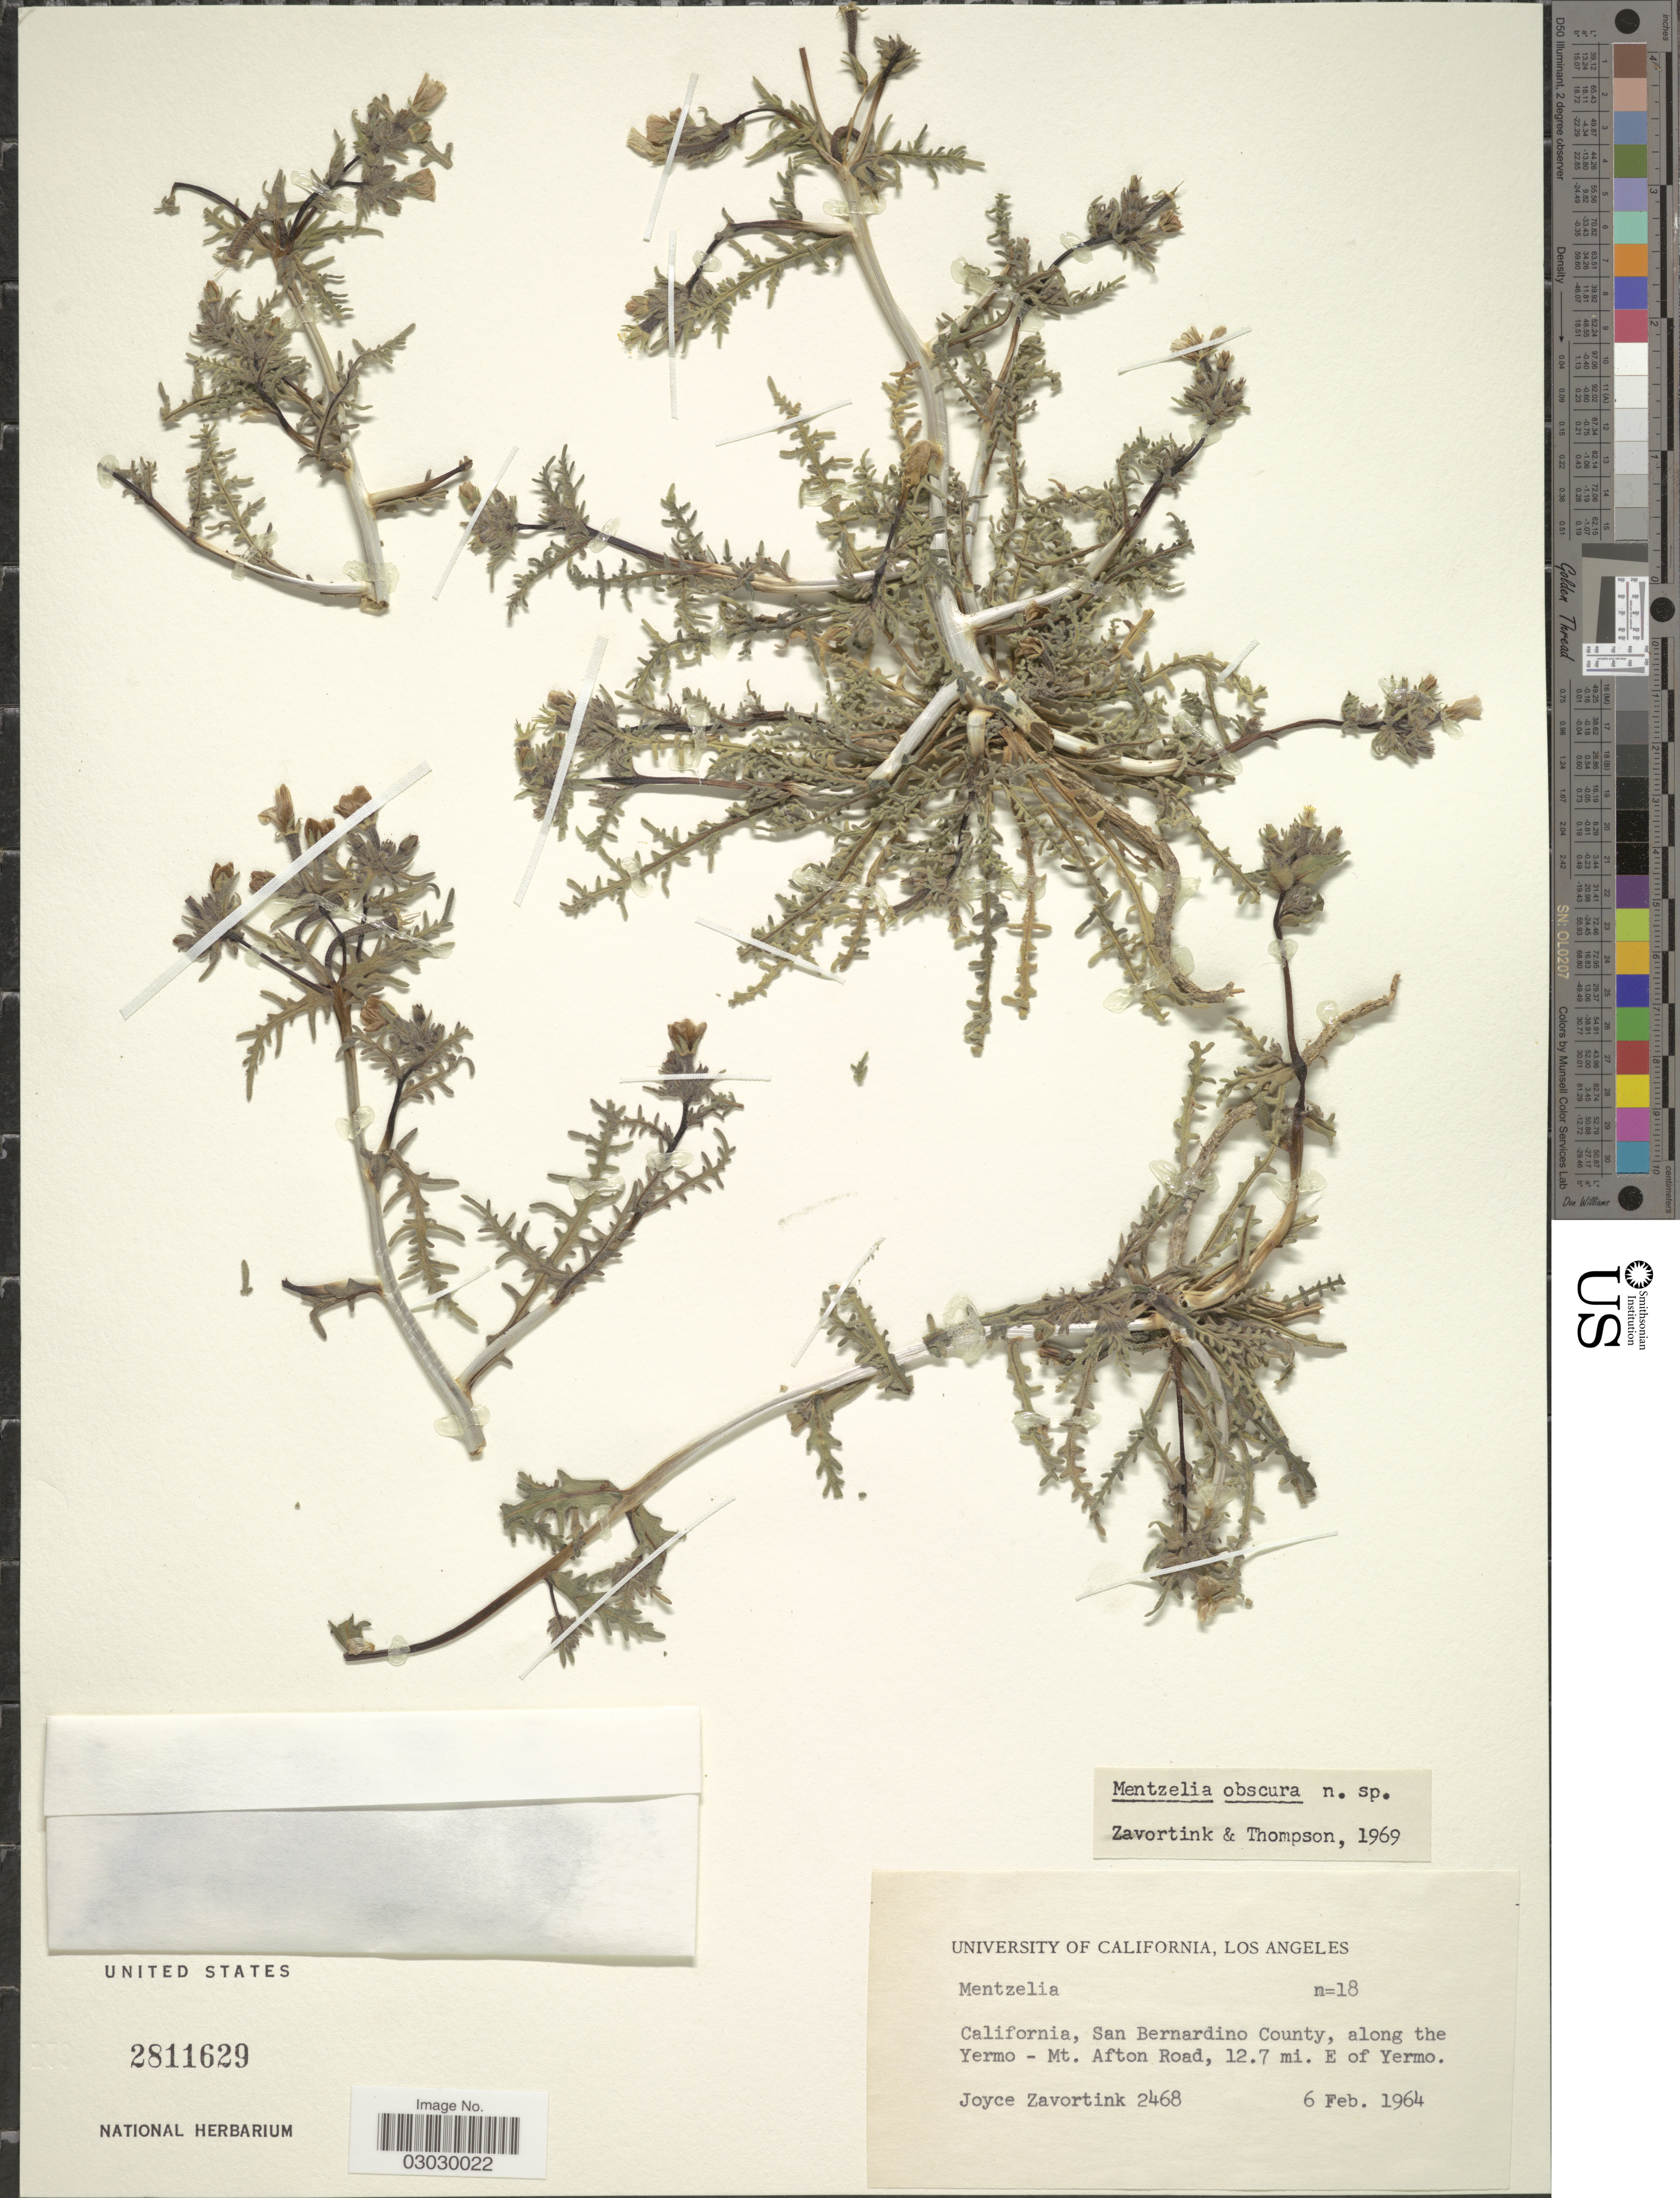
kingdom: Plantae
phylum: Tracheophyta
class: Magnoliopsida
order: Cornales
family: Loasaceae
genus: Mentzelia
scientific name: Mentzelia obscura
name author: H.J. Thomps. & J.E. Roberts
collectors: J. Zavortink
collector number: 2468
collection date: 1964-02-06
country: United States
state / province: California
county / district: San Bernardino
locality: San Bernardino County, along the Yermo-Mt. Afton Road, 12.7 mi. E of Yermo.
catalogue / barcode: US 2811629